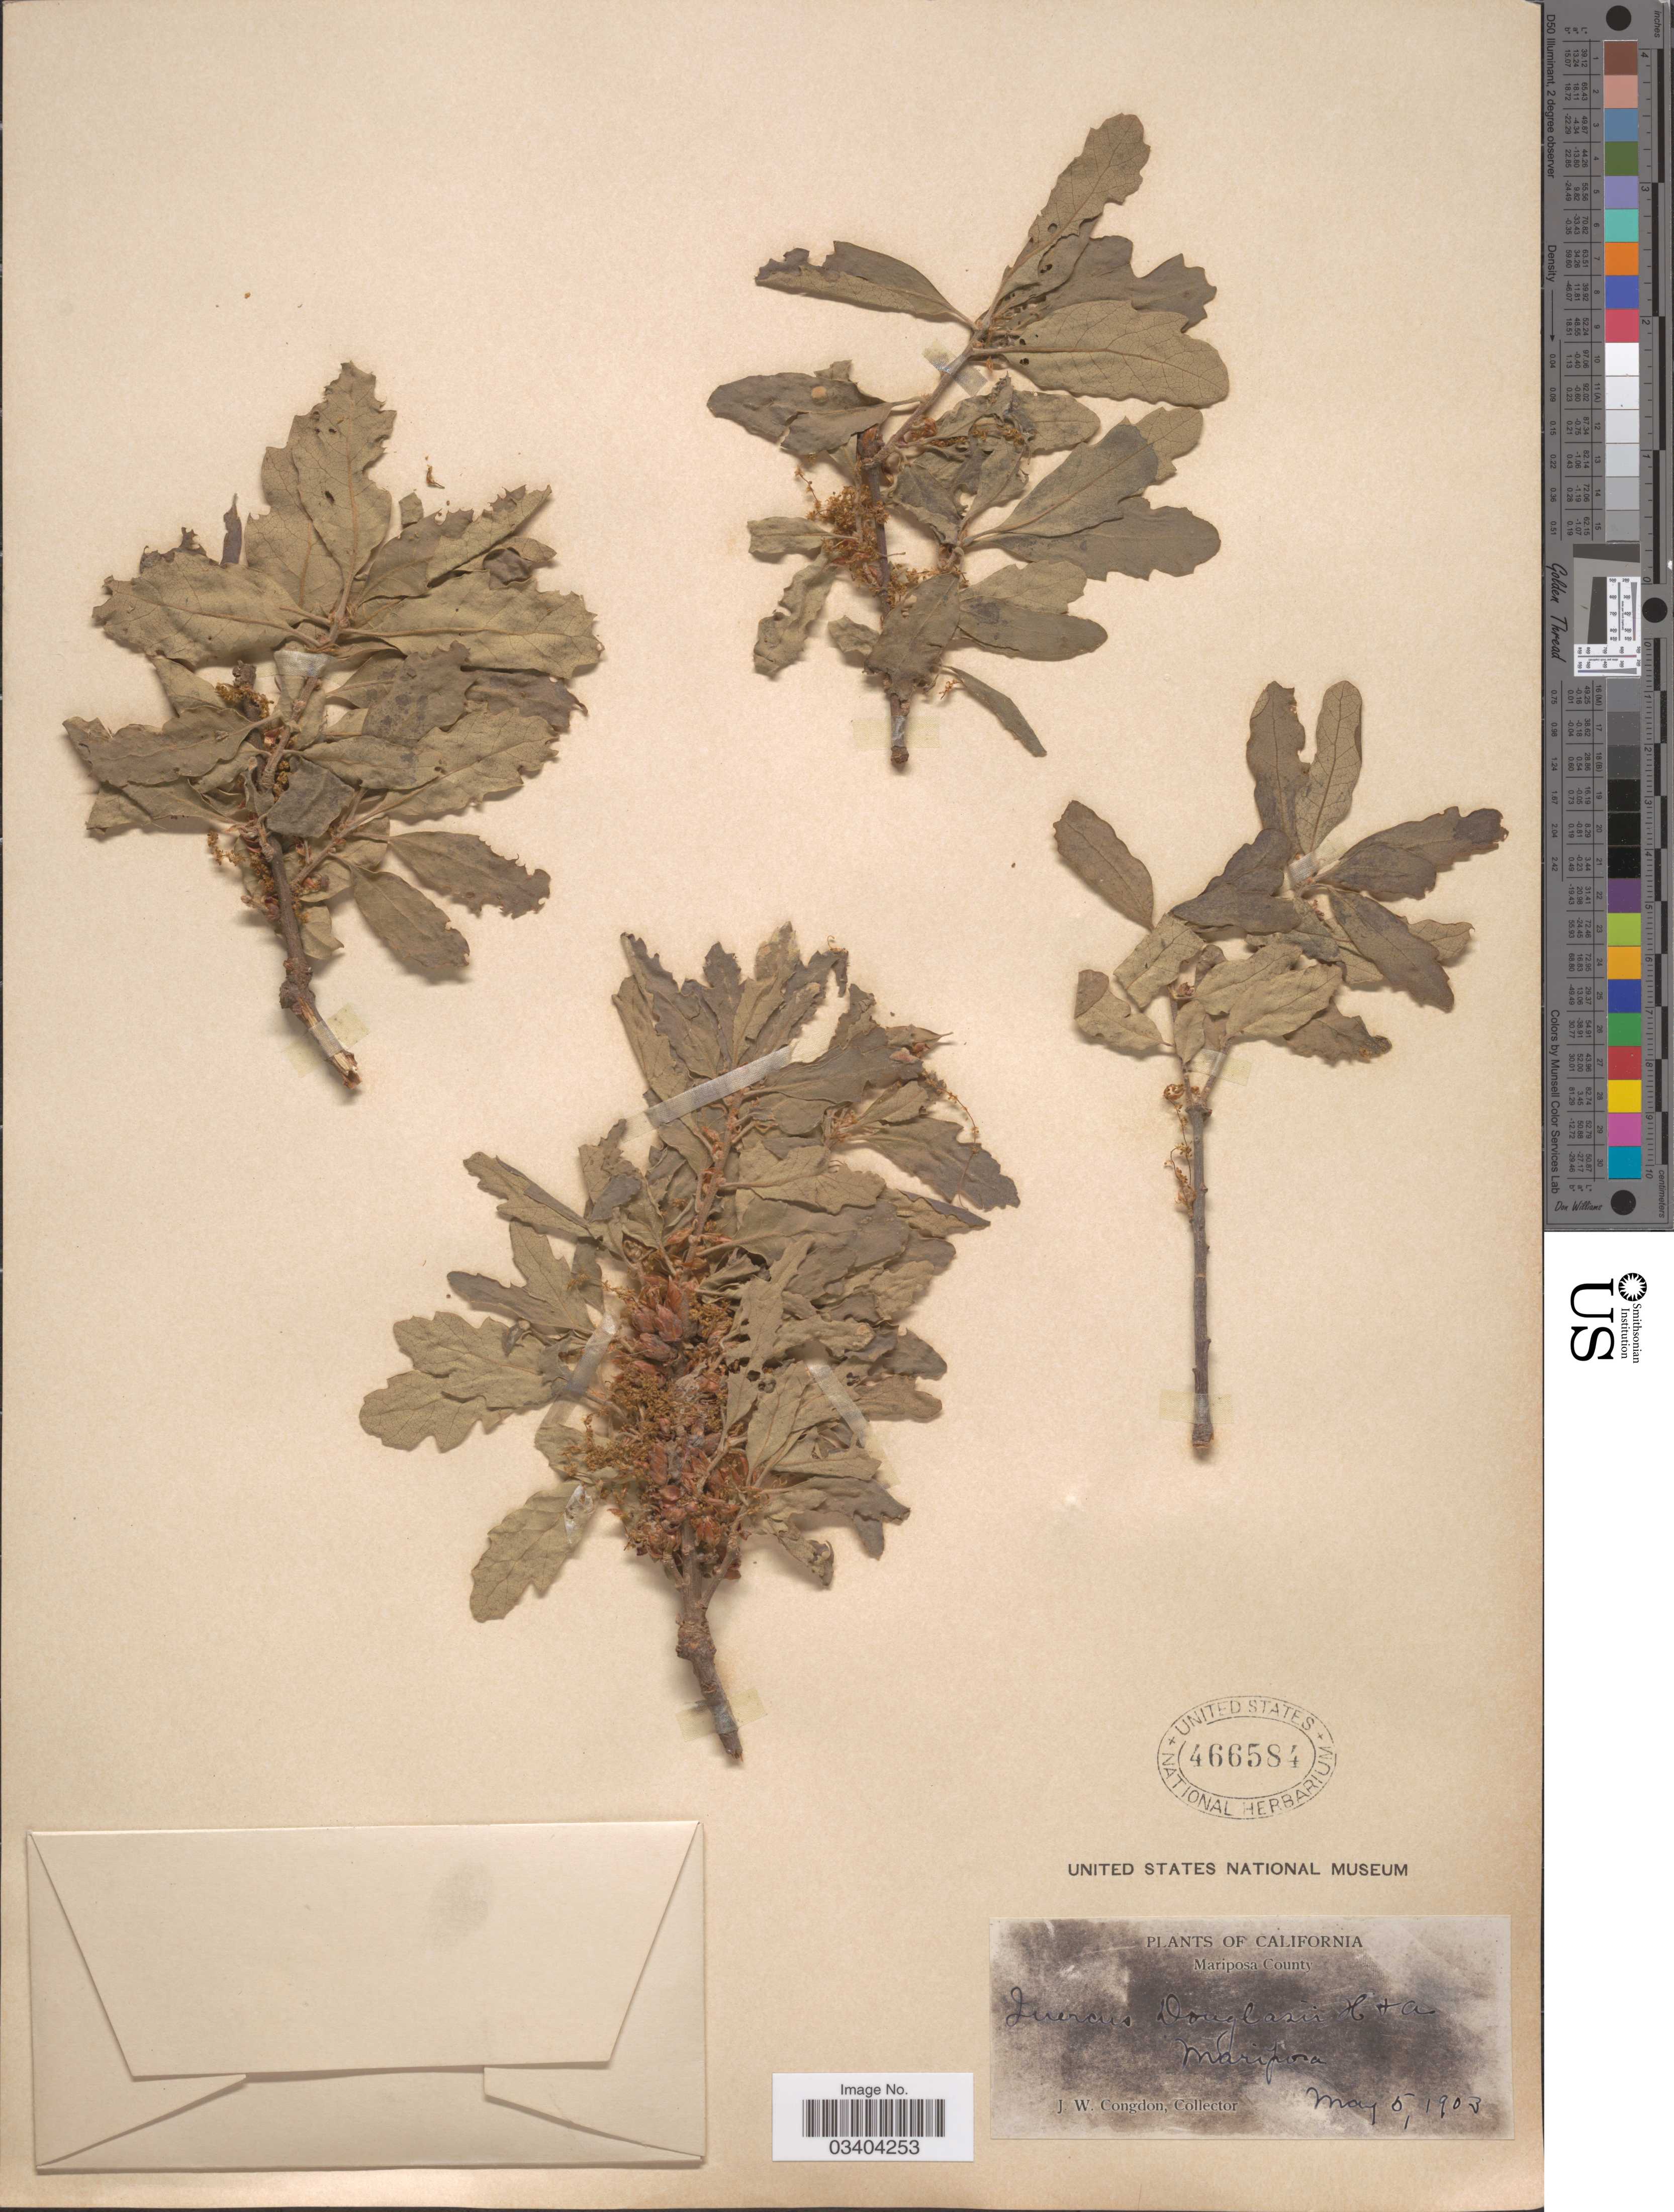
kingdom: Plantae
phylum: Tracheophyta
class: Magnoliopsida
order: Fagales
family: Fagaceae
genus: Quercus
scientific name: Quercus douglasii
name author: Hook. & Arn.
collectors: J. W. Congdon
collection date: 1903-05-05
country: United States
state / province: California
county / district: Mariposa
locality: Mariposa County, Mariposa.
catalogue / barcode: US 466584